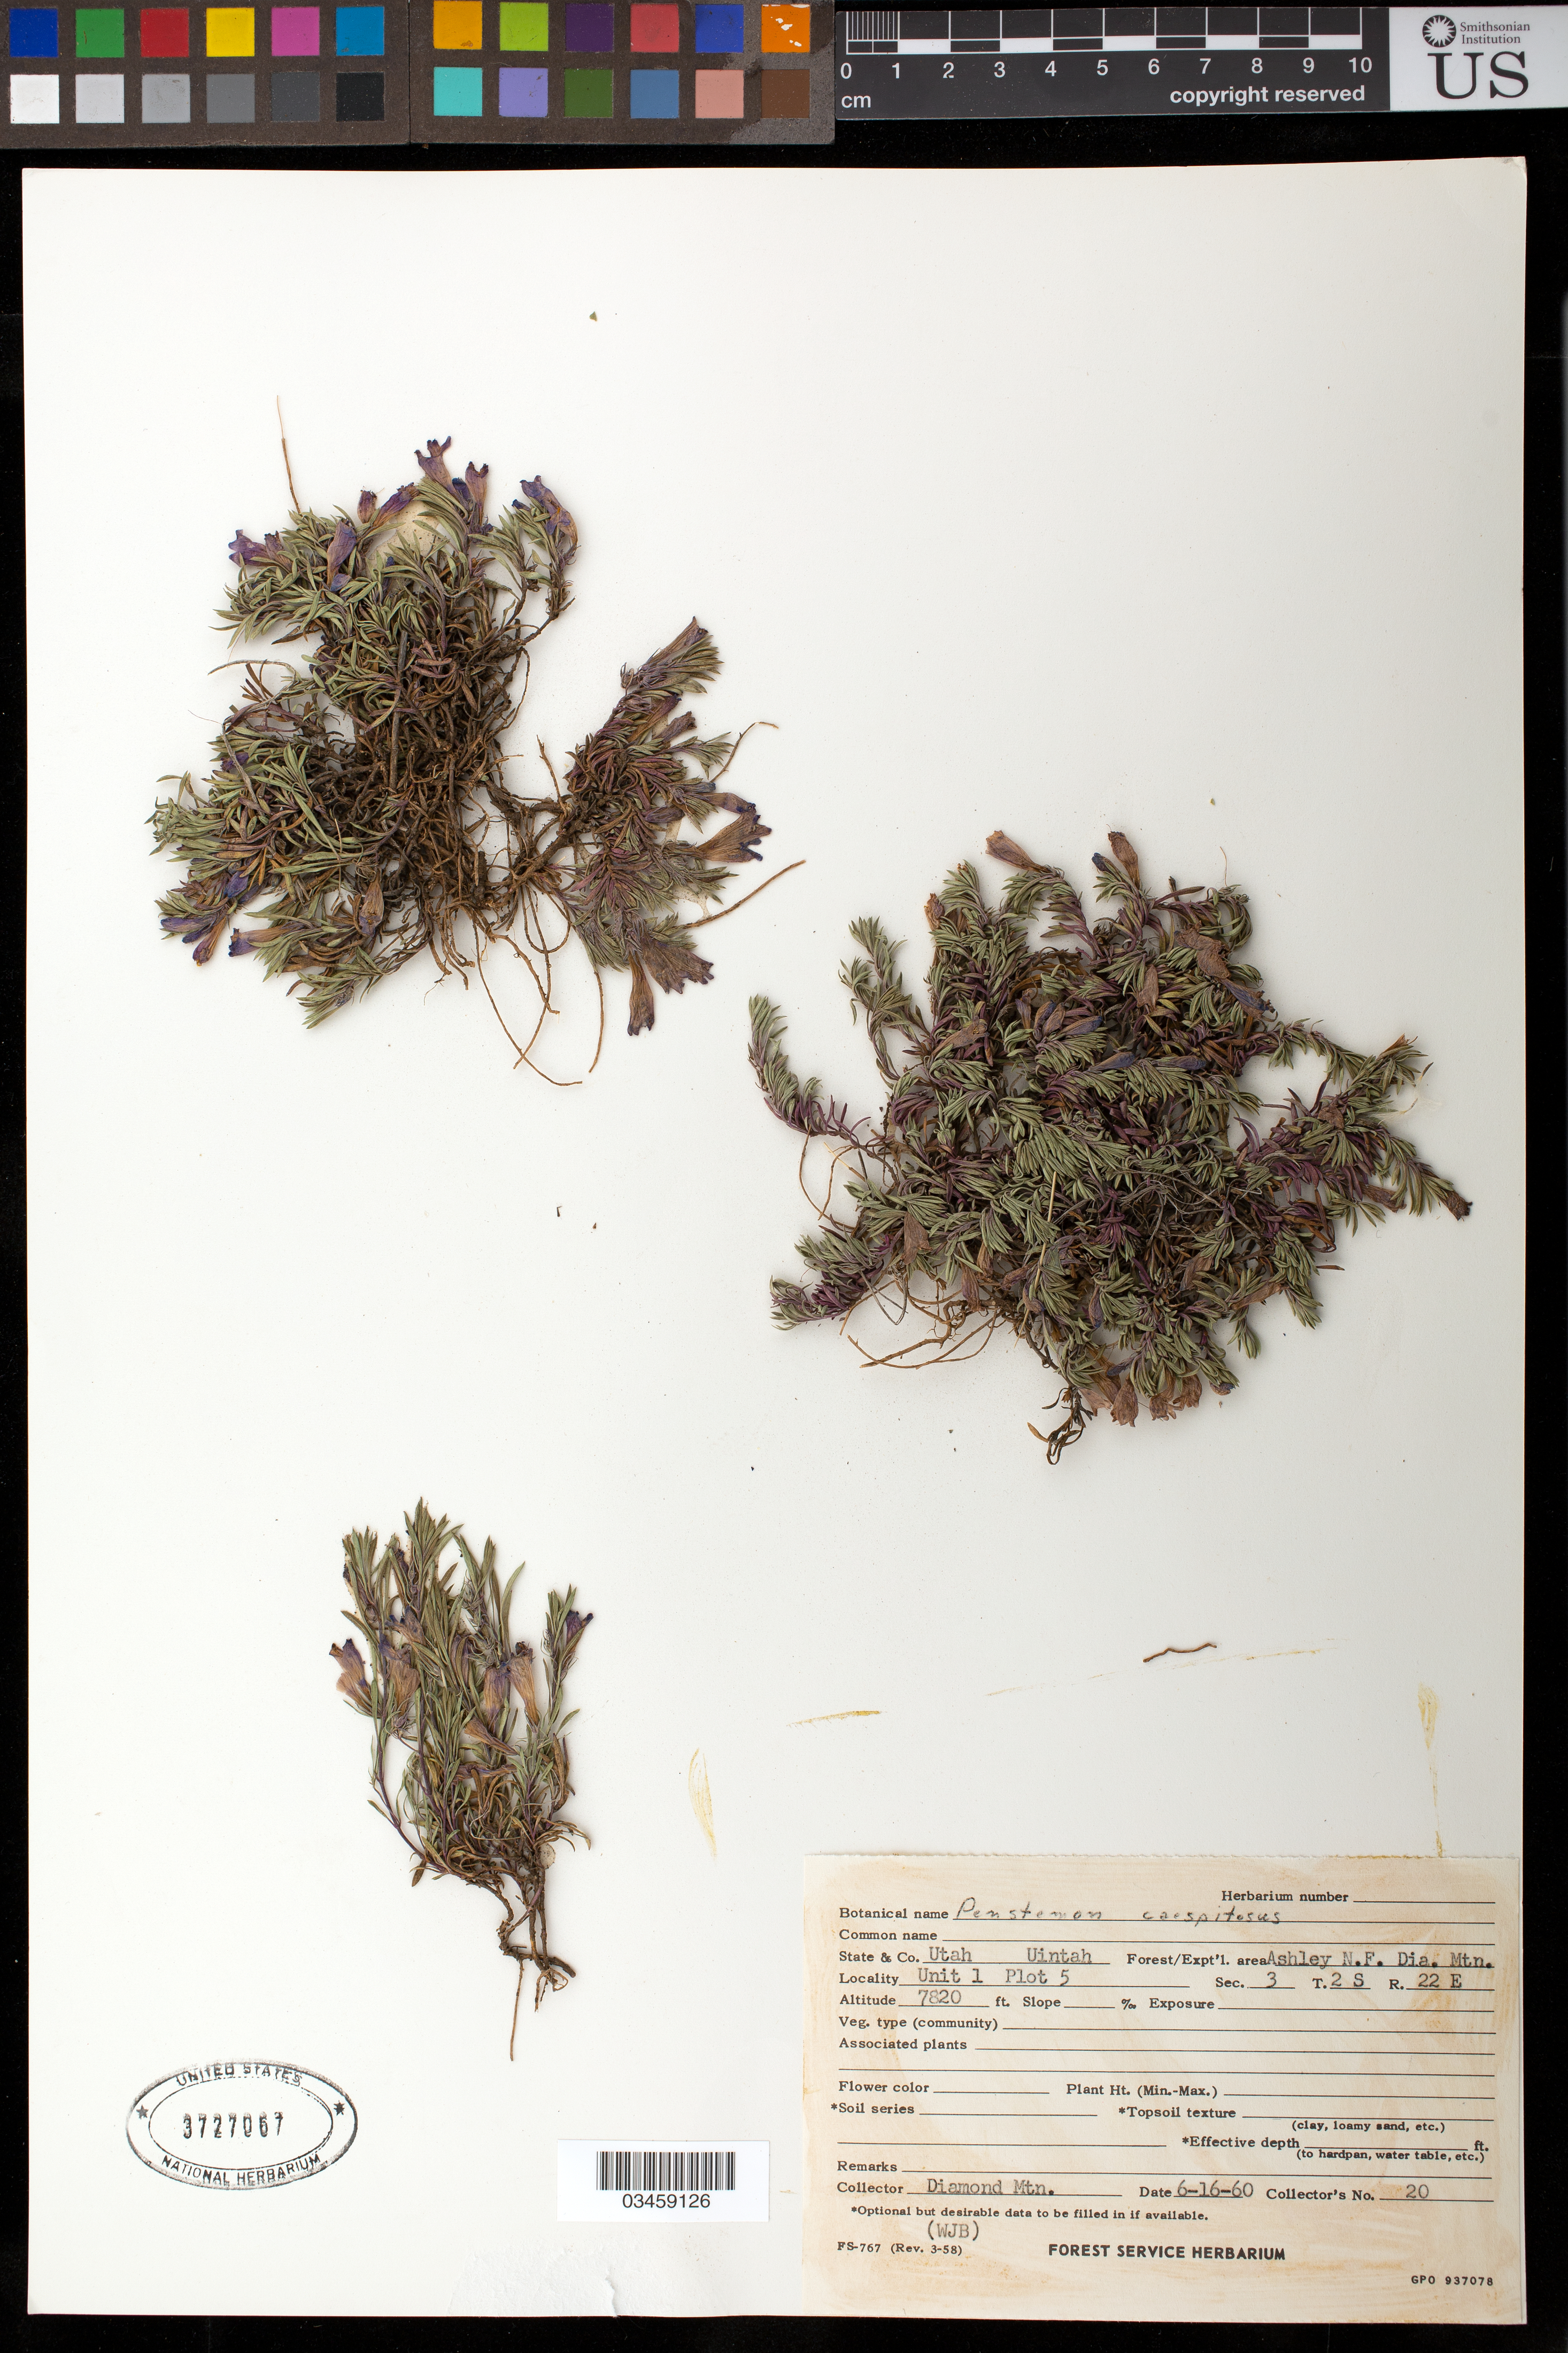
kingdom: Plantae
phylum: Tracheophyta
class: Magnoliopsida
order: Lamiales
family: Plantaginaceae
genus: Penstemon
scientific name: Penstemon caespitosus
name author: Nutt. ex A. Gray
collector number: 20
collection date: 1960-06-16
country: United States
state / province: Utah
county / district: Unitah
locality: Ashley N. F., Diamond Mtn, Unit 1, Plot 5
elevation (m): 7820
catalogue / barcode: US 3727067